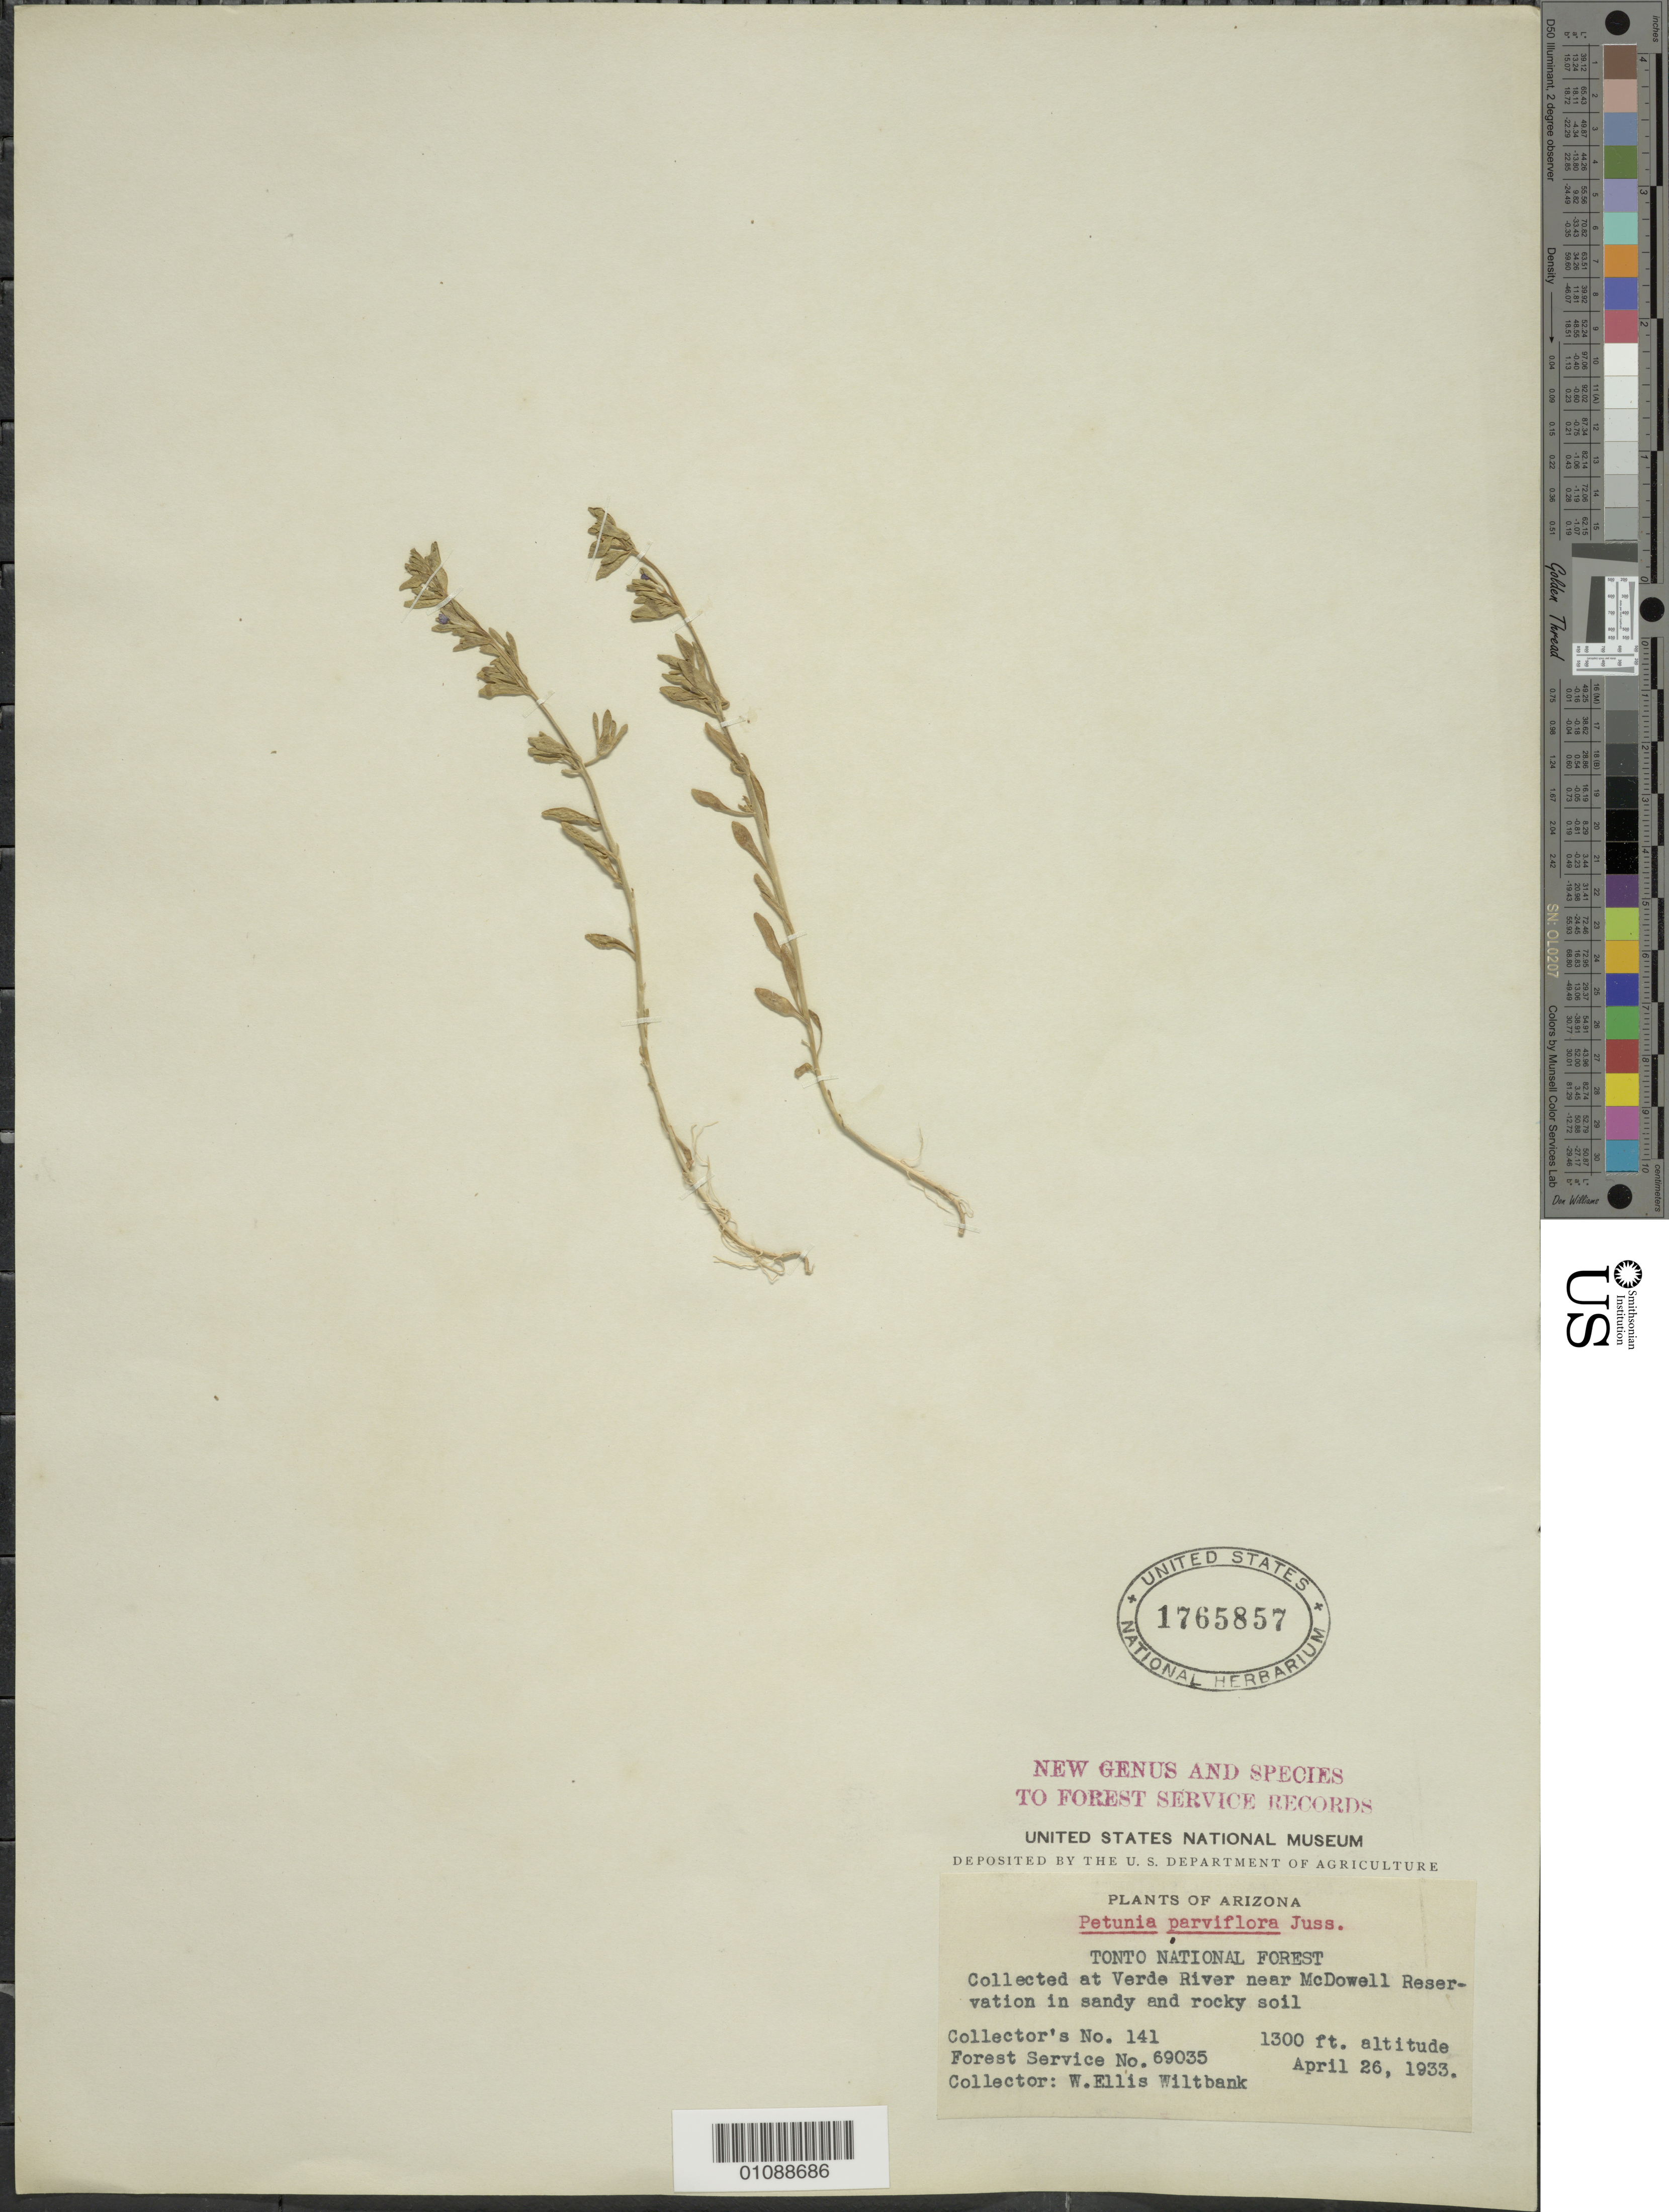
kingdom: Plantae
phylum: Tracheophyta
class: Magnoliopsida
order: Solanales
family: Solanaceae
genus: Petunia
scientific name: Petunia parviflora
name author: Juss.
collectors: W. Wiltbank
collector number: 141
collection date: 1933-04-26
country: United States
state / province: Arizona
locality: Tono National Forest, Verde River near McDowell Reservation in sandy and rocky soil.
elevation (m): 396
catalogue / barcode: US 1765857